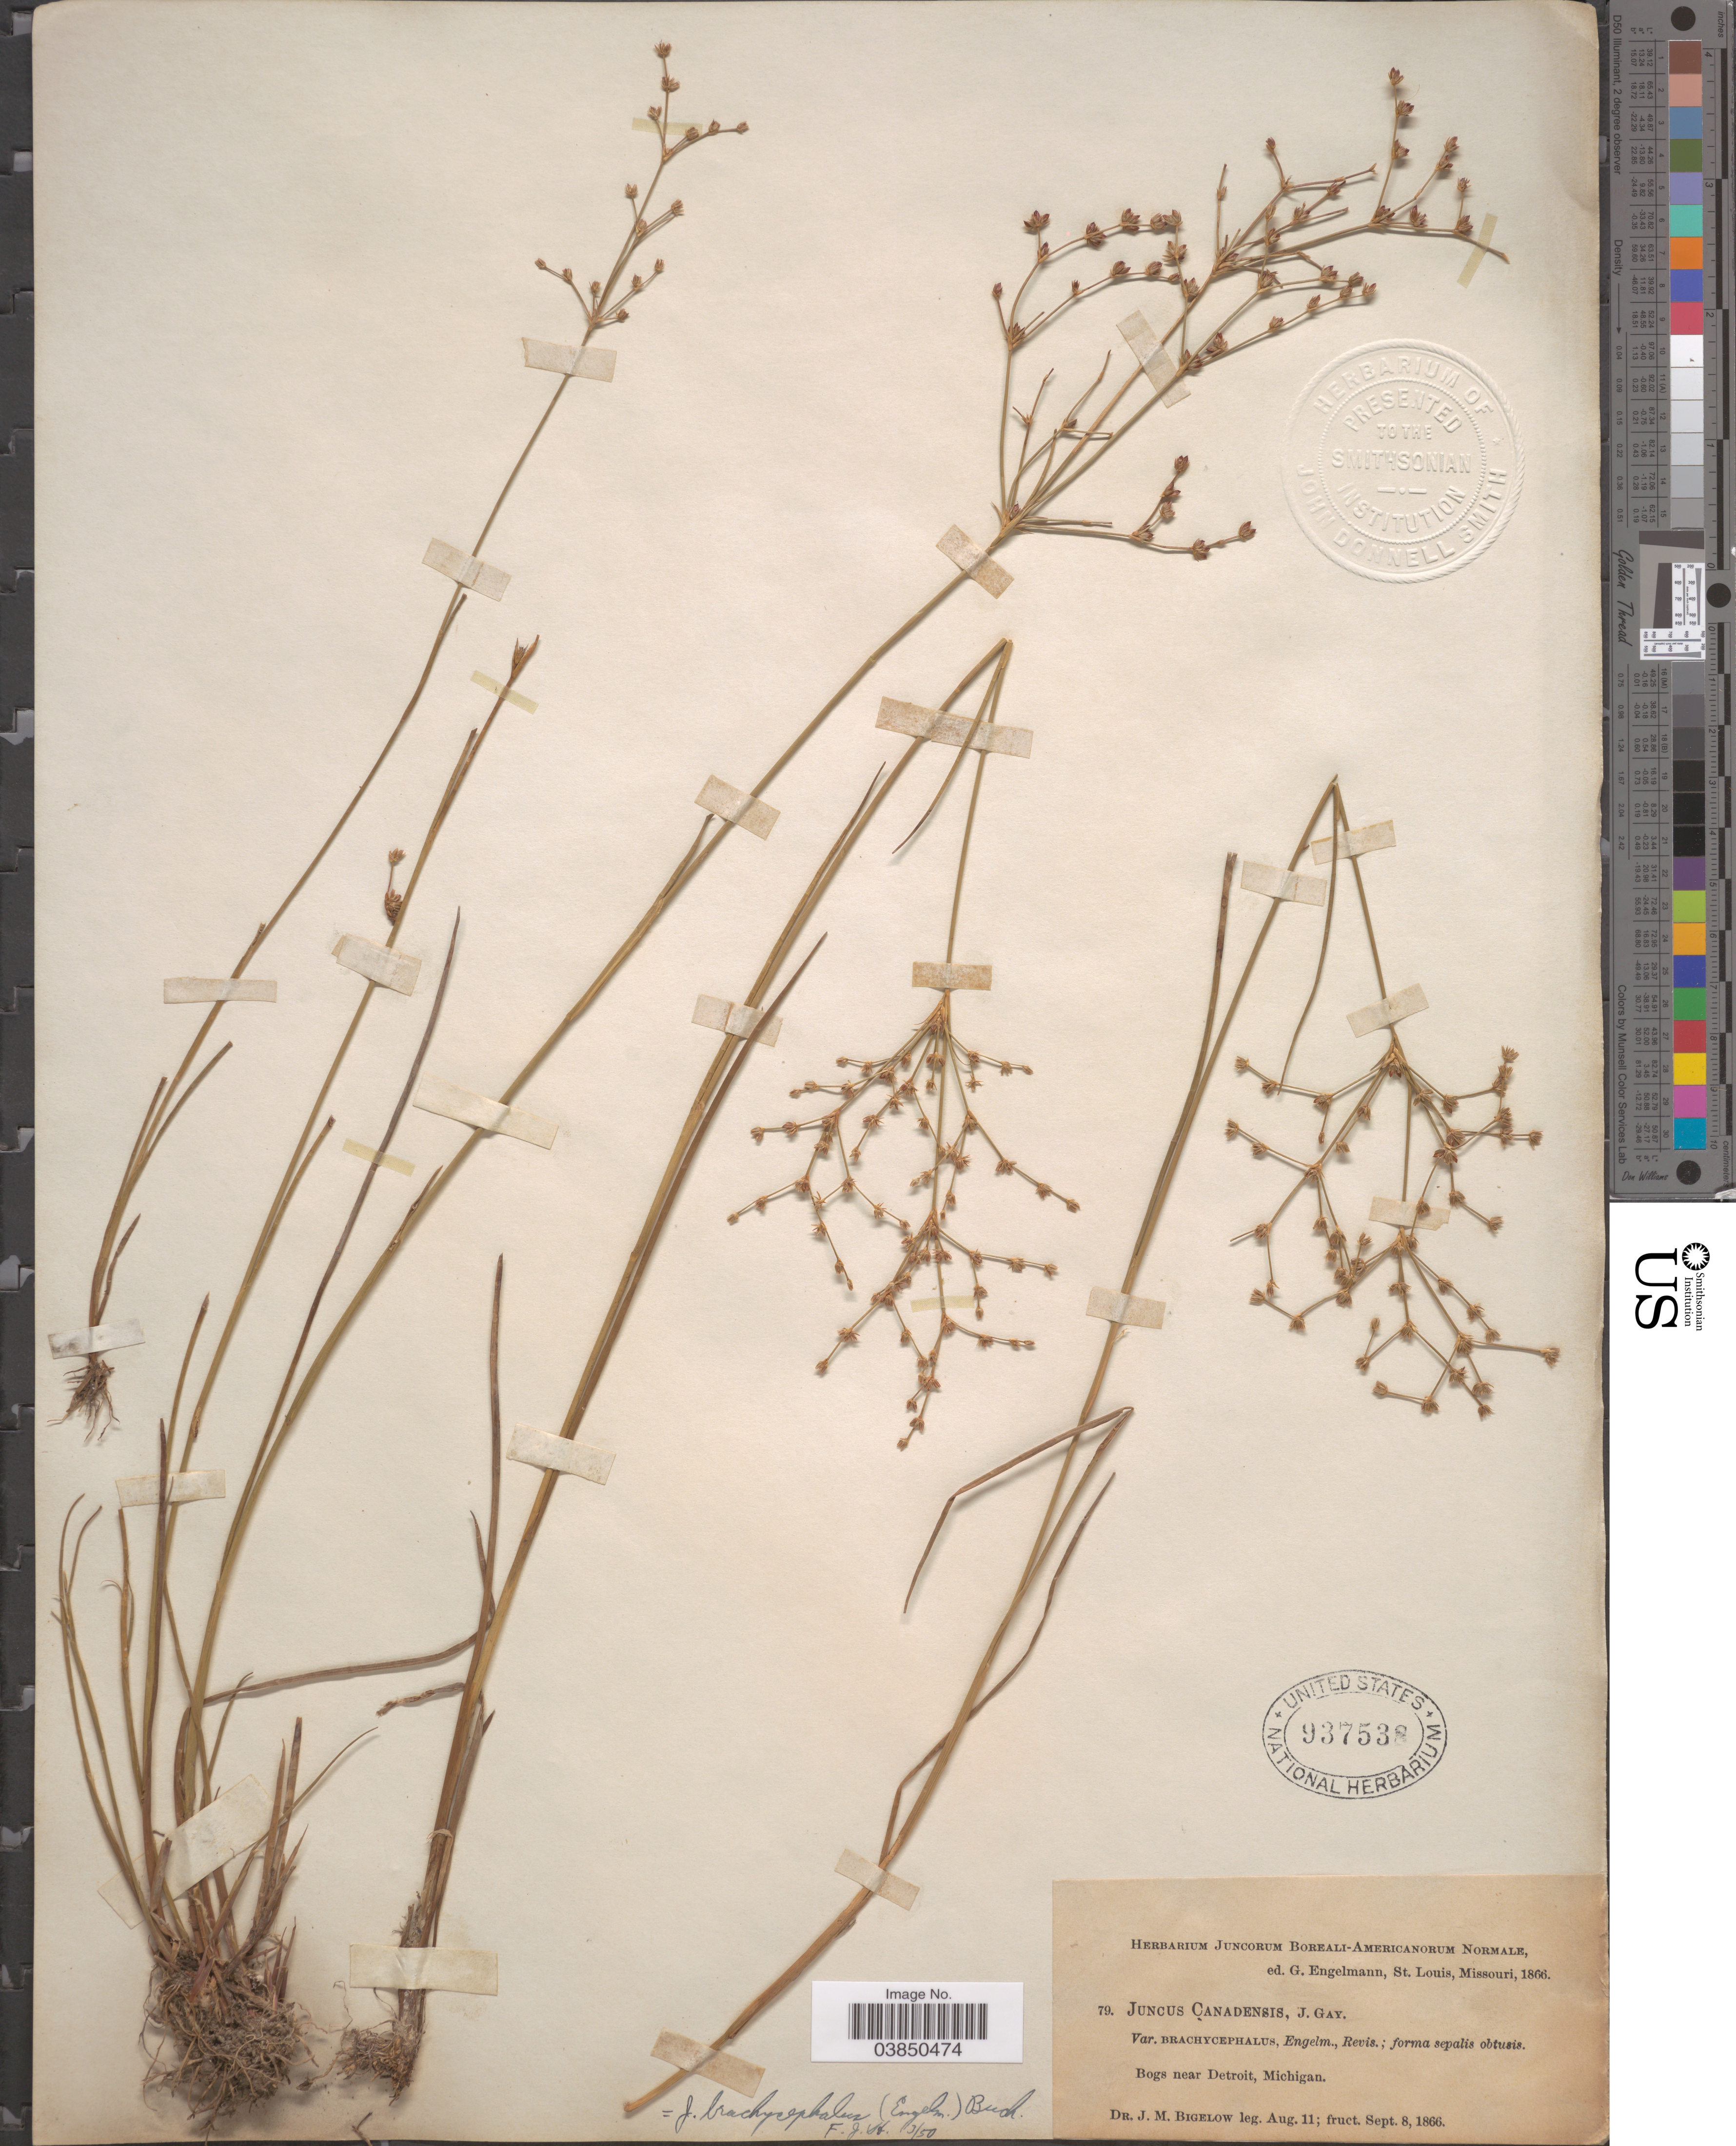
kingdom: Plantae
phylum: Tracheophyta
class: Liliopsida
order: Poales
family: Juncaceae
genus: Juncus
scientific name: Juncus brachycephalus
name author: (Engelm.) Buchenau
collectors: J. M. Bigelow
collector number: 79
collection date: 1866-08-11/1866-09-08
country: United States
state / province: Michigan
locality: Bogs near Detroit.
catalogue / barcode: US 937538